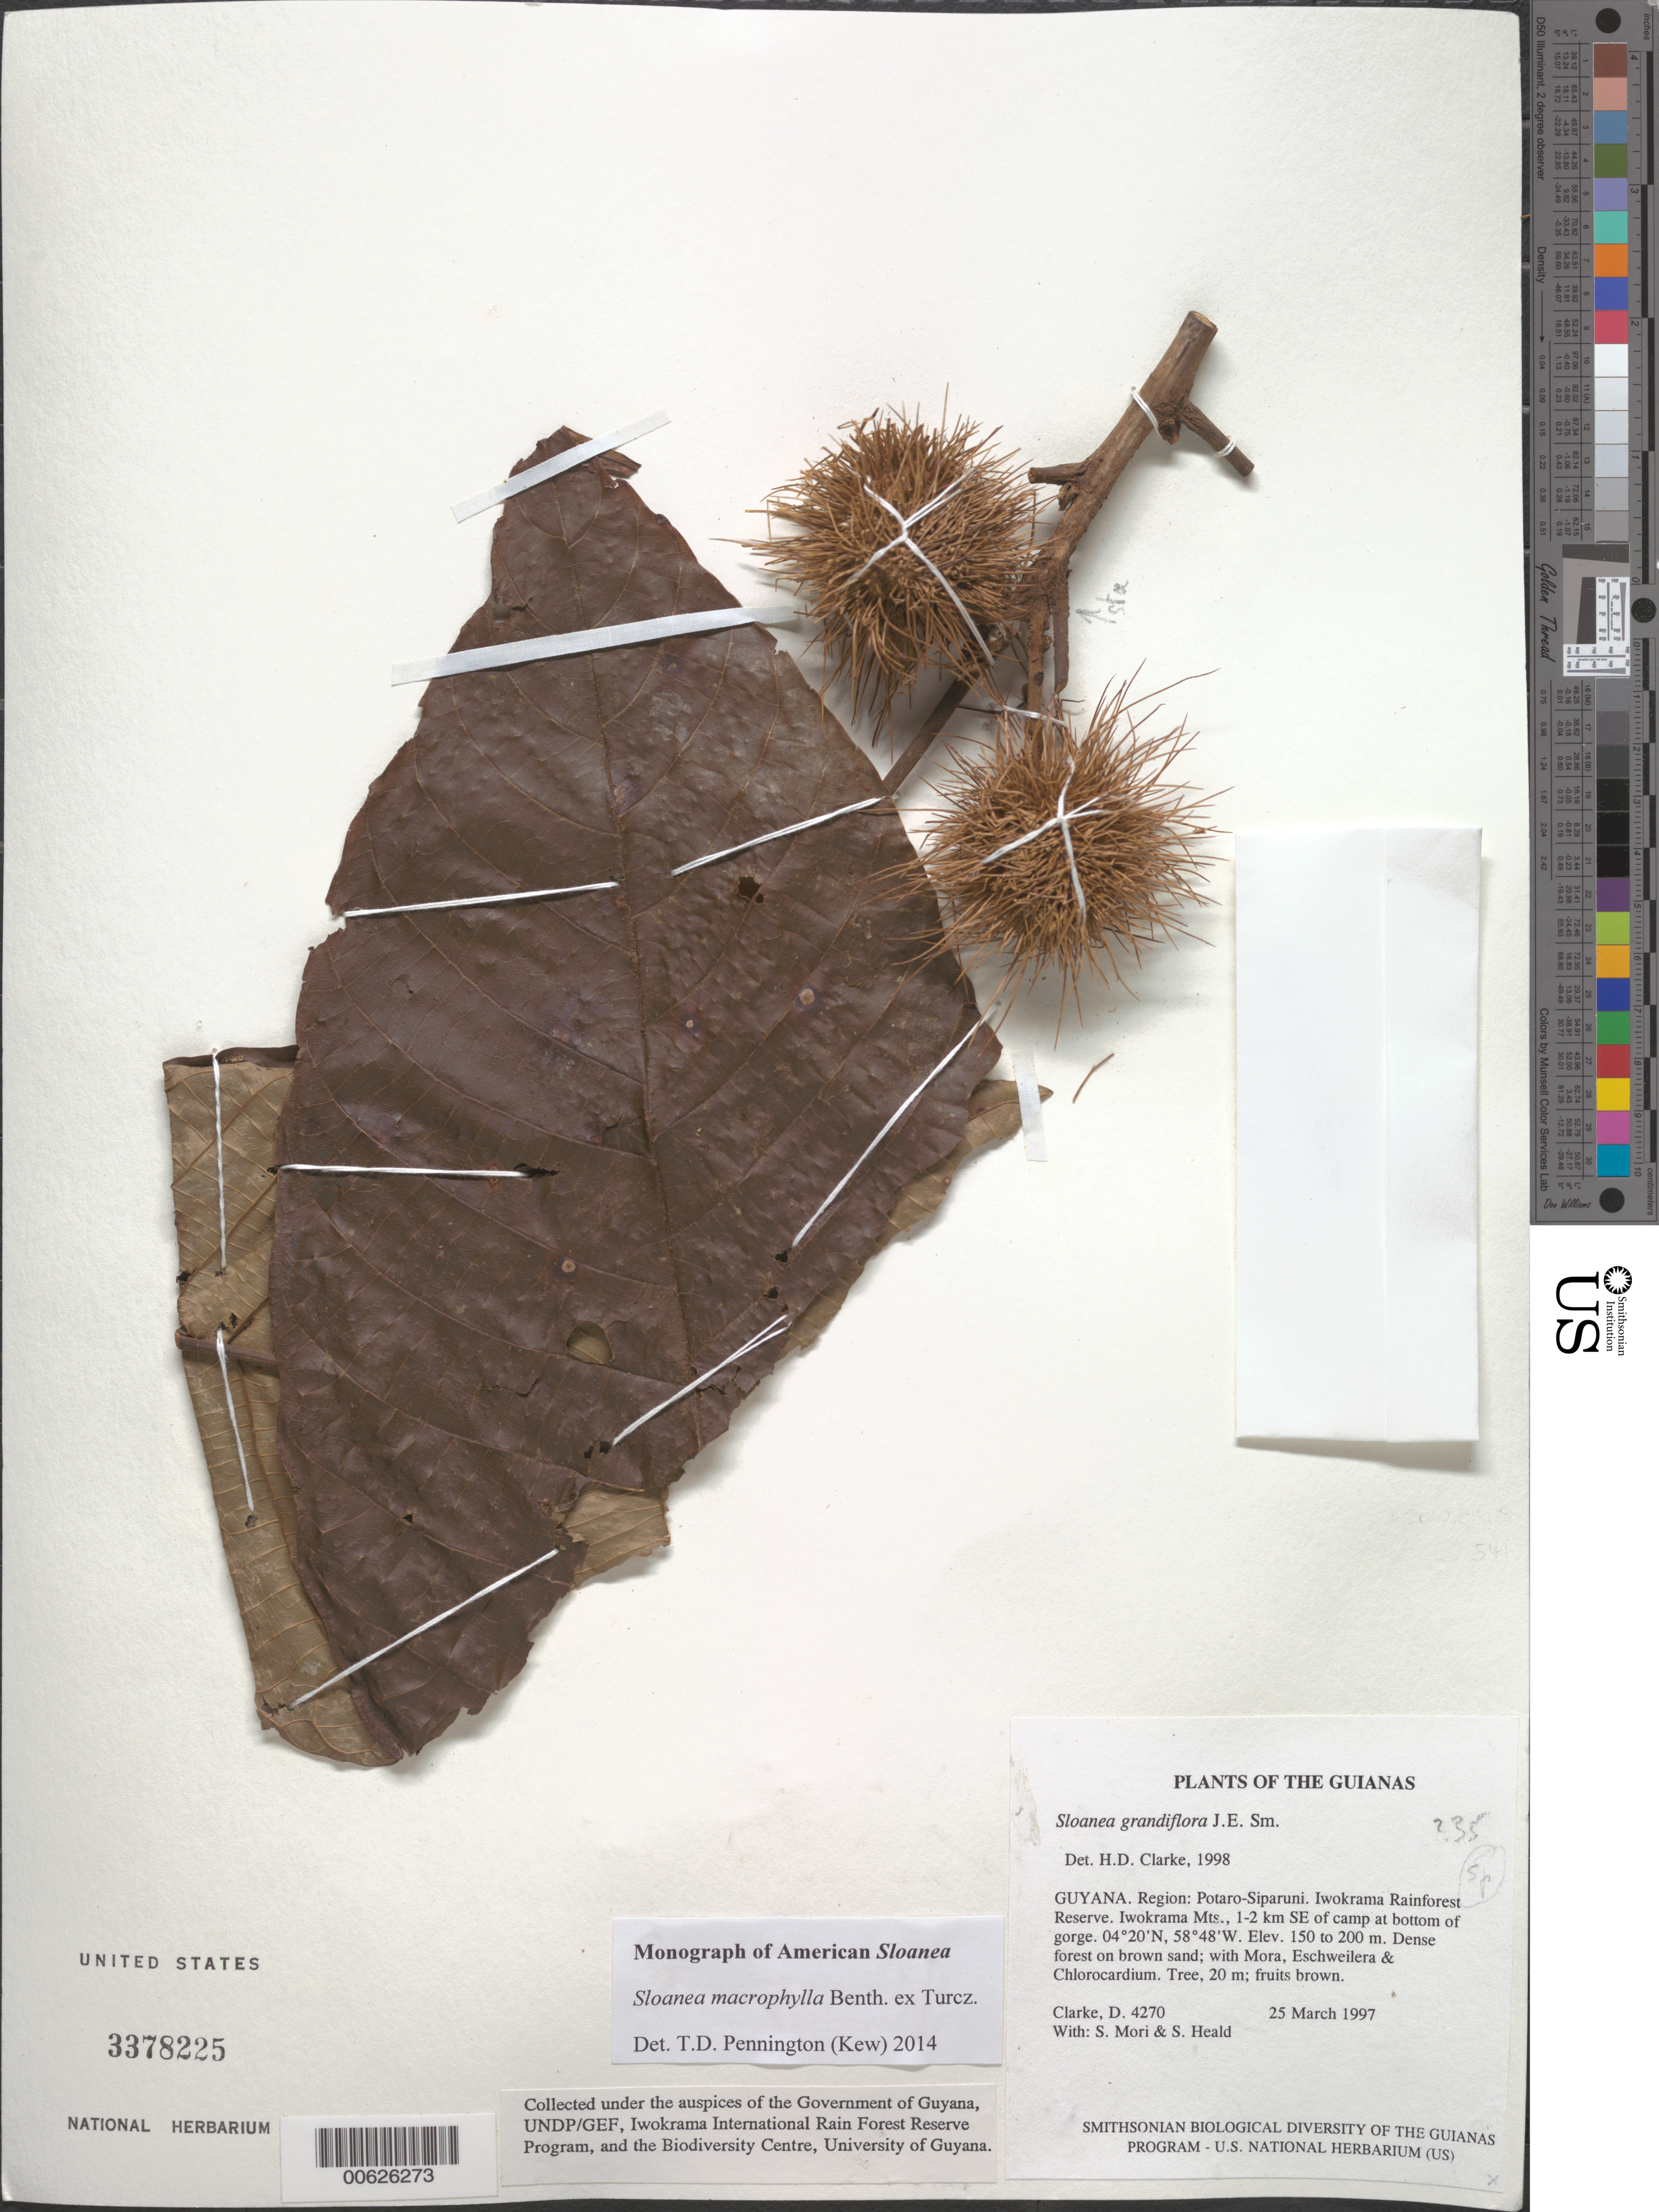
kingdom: Plantae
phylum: Tracheophyta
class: Magnoliopsida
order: Oxalidales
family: Elaeocarpaceae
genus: Sloanea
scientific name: Sloanea macrophylla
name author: Benth. ex Turcz.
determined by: Pennington, T. D., (K)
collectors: H. D. Clarke, S. Mori & S. Heald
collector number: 4270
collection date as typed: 25 March 1997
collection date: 1997-03-25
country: Guyana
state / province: Potaro-Siparuni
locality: Iwokrama Rainforest Reserve. Iwokrama Mts., 1-2 km SE of camp at bottom of gorge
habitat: Dense forest on brown sand; with Mora, Eschweilera & Chlorocardium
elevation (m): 150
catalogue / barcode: US 3378225